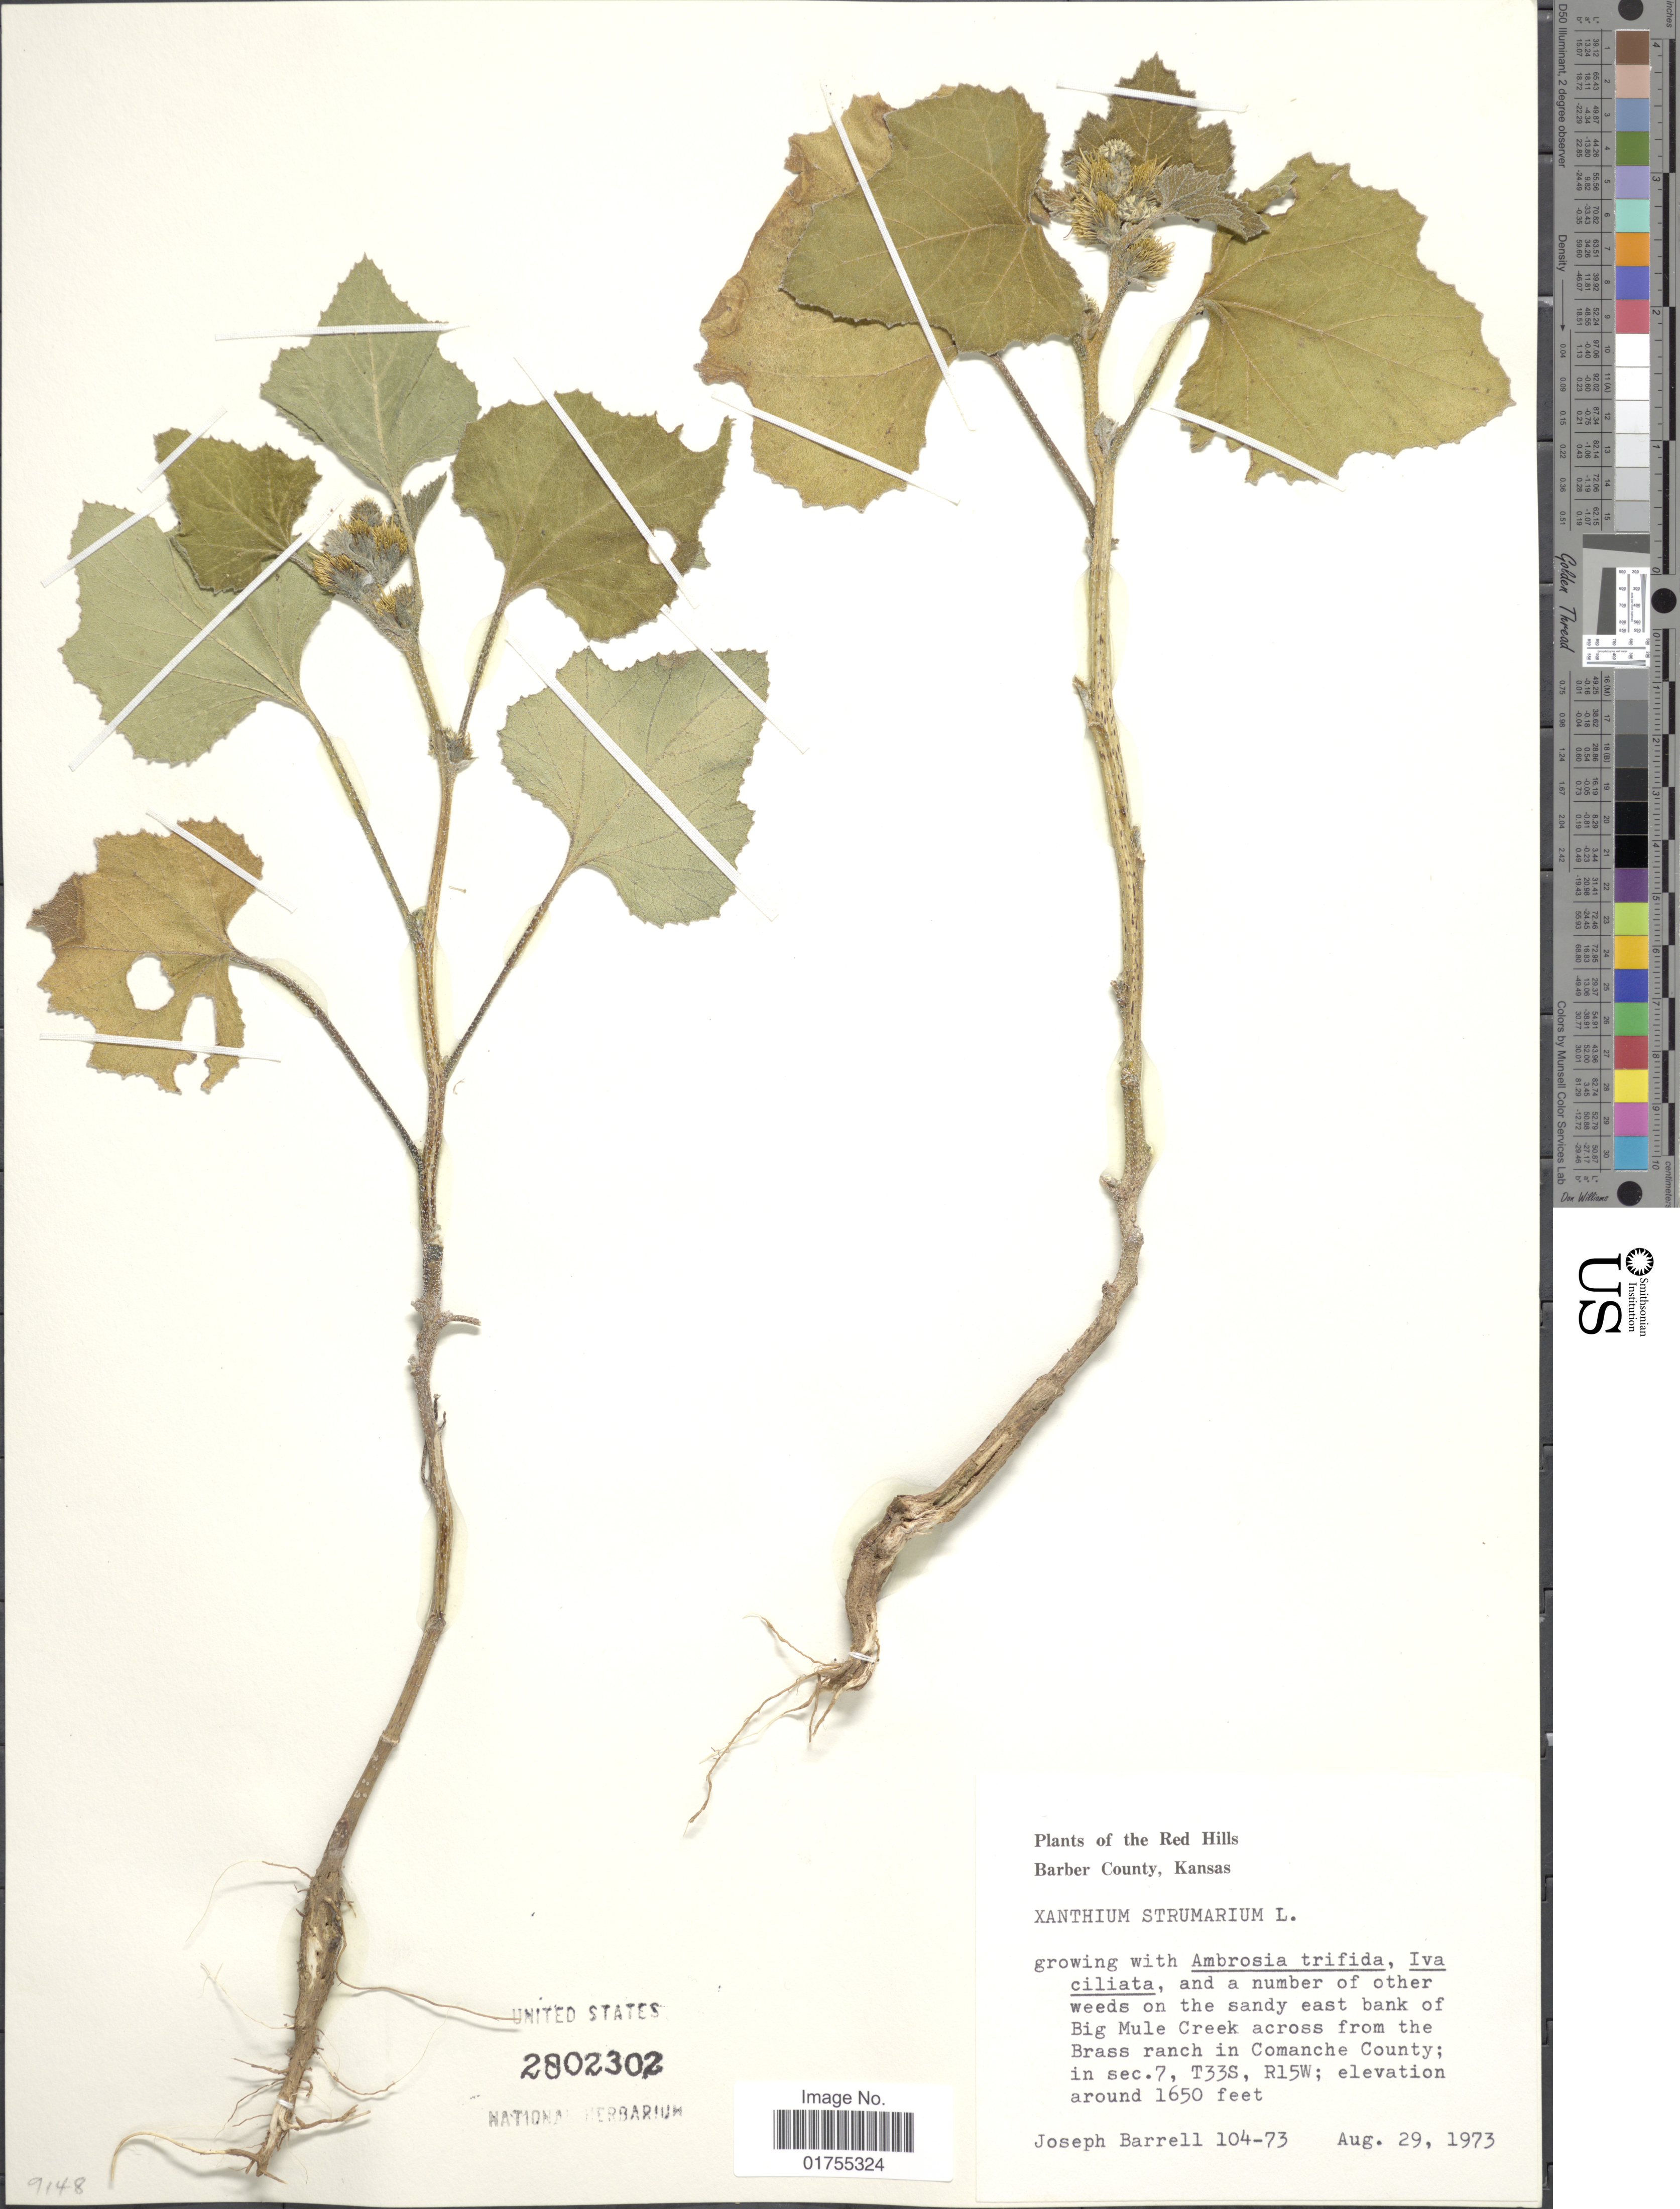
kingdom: Plantae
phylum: Tracheophyta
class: Magnoliopsida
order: Asterales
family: Asteraceae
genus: Xanthium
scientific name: Xanthium strumarium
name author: L.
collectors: J. Barrell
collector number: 104-73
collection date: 1973-08-29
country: United States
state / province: Kansas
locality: The Red Hills, Barber County, on the sandy east bank of Big Mule Creek across from the Brass ranch in Comanche County, in sec. 7, T33S, R15W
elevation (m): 503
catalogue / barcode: US 2802302